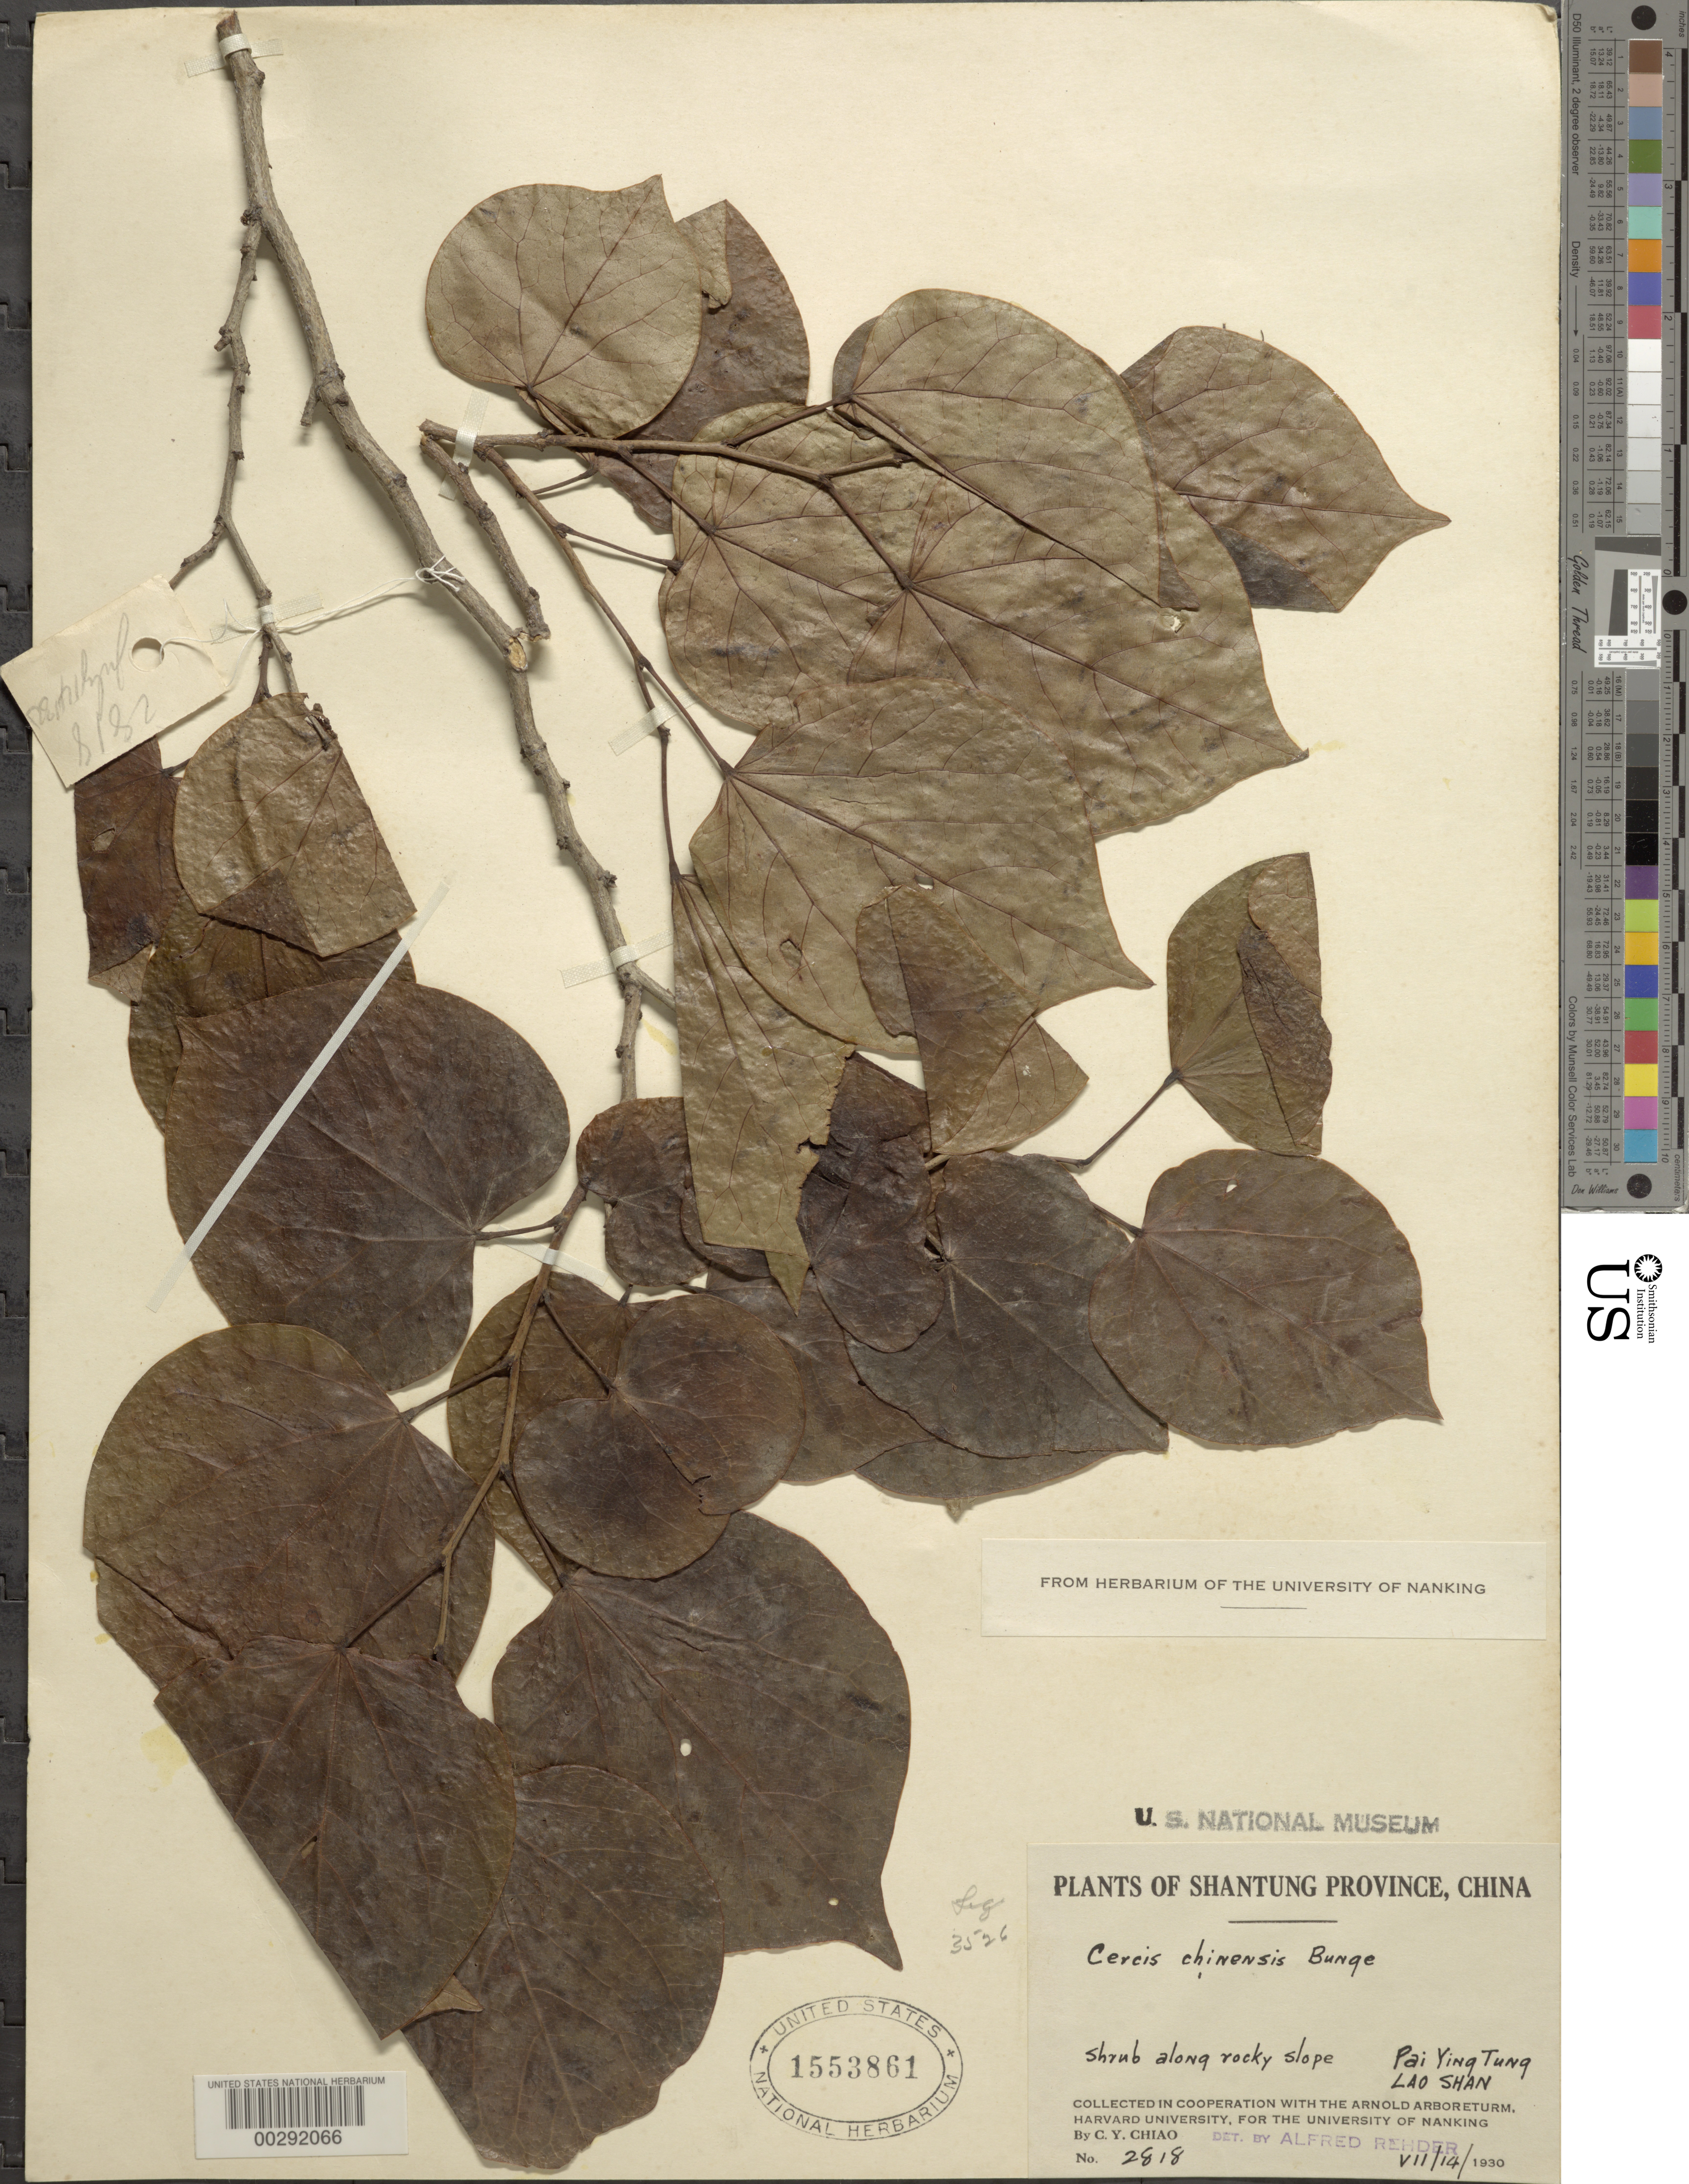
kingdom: Plantae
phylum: Tracheophyta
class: Magnoliopsida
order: Fabales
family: Fabaceae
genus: Cercis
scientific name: Cercis chinensis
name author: Bunge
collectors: C. Y. Chiao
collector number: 2818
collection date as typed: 14 Jul 1930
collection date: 1930-07-14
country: China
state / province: Shandong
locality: Pai ying tung; lao shan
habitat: Along rocky slope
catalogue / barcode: US 1553861